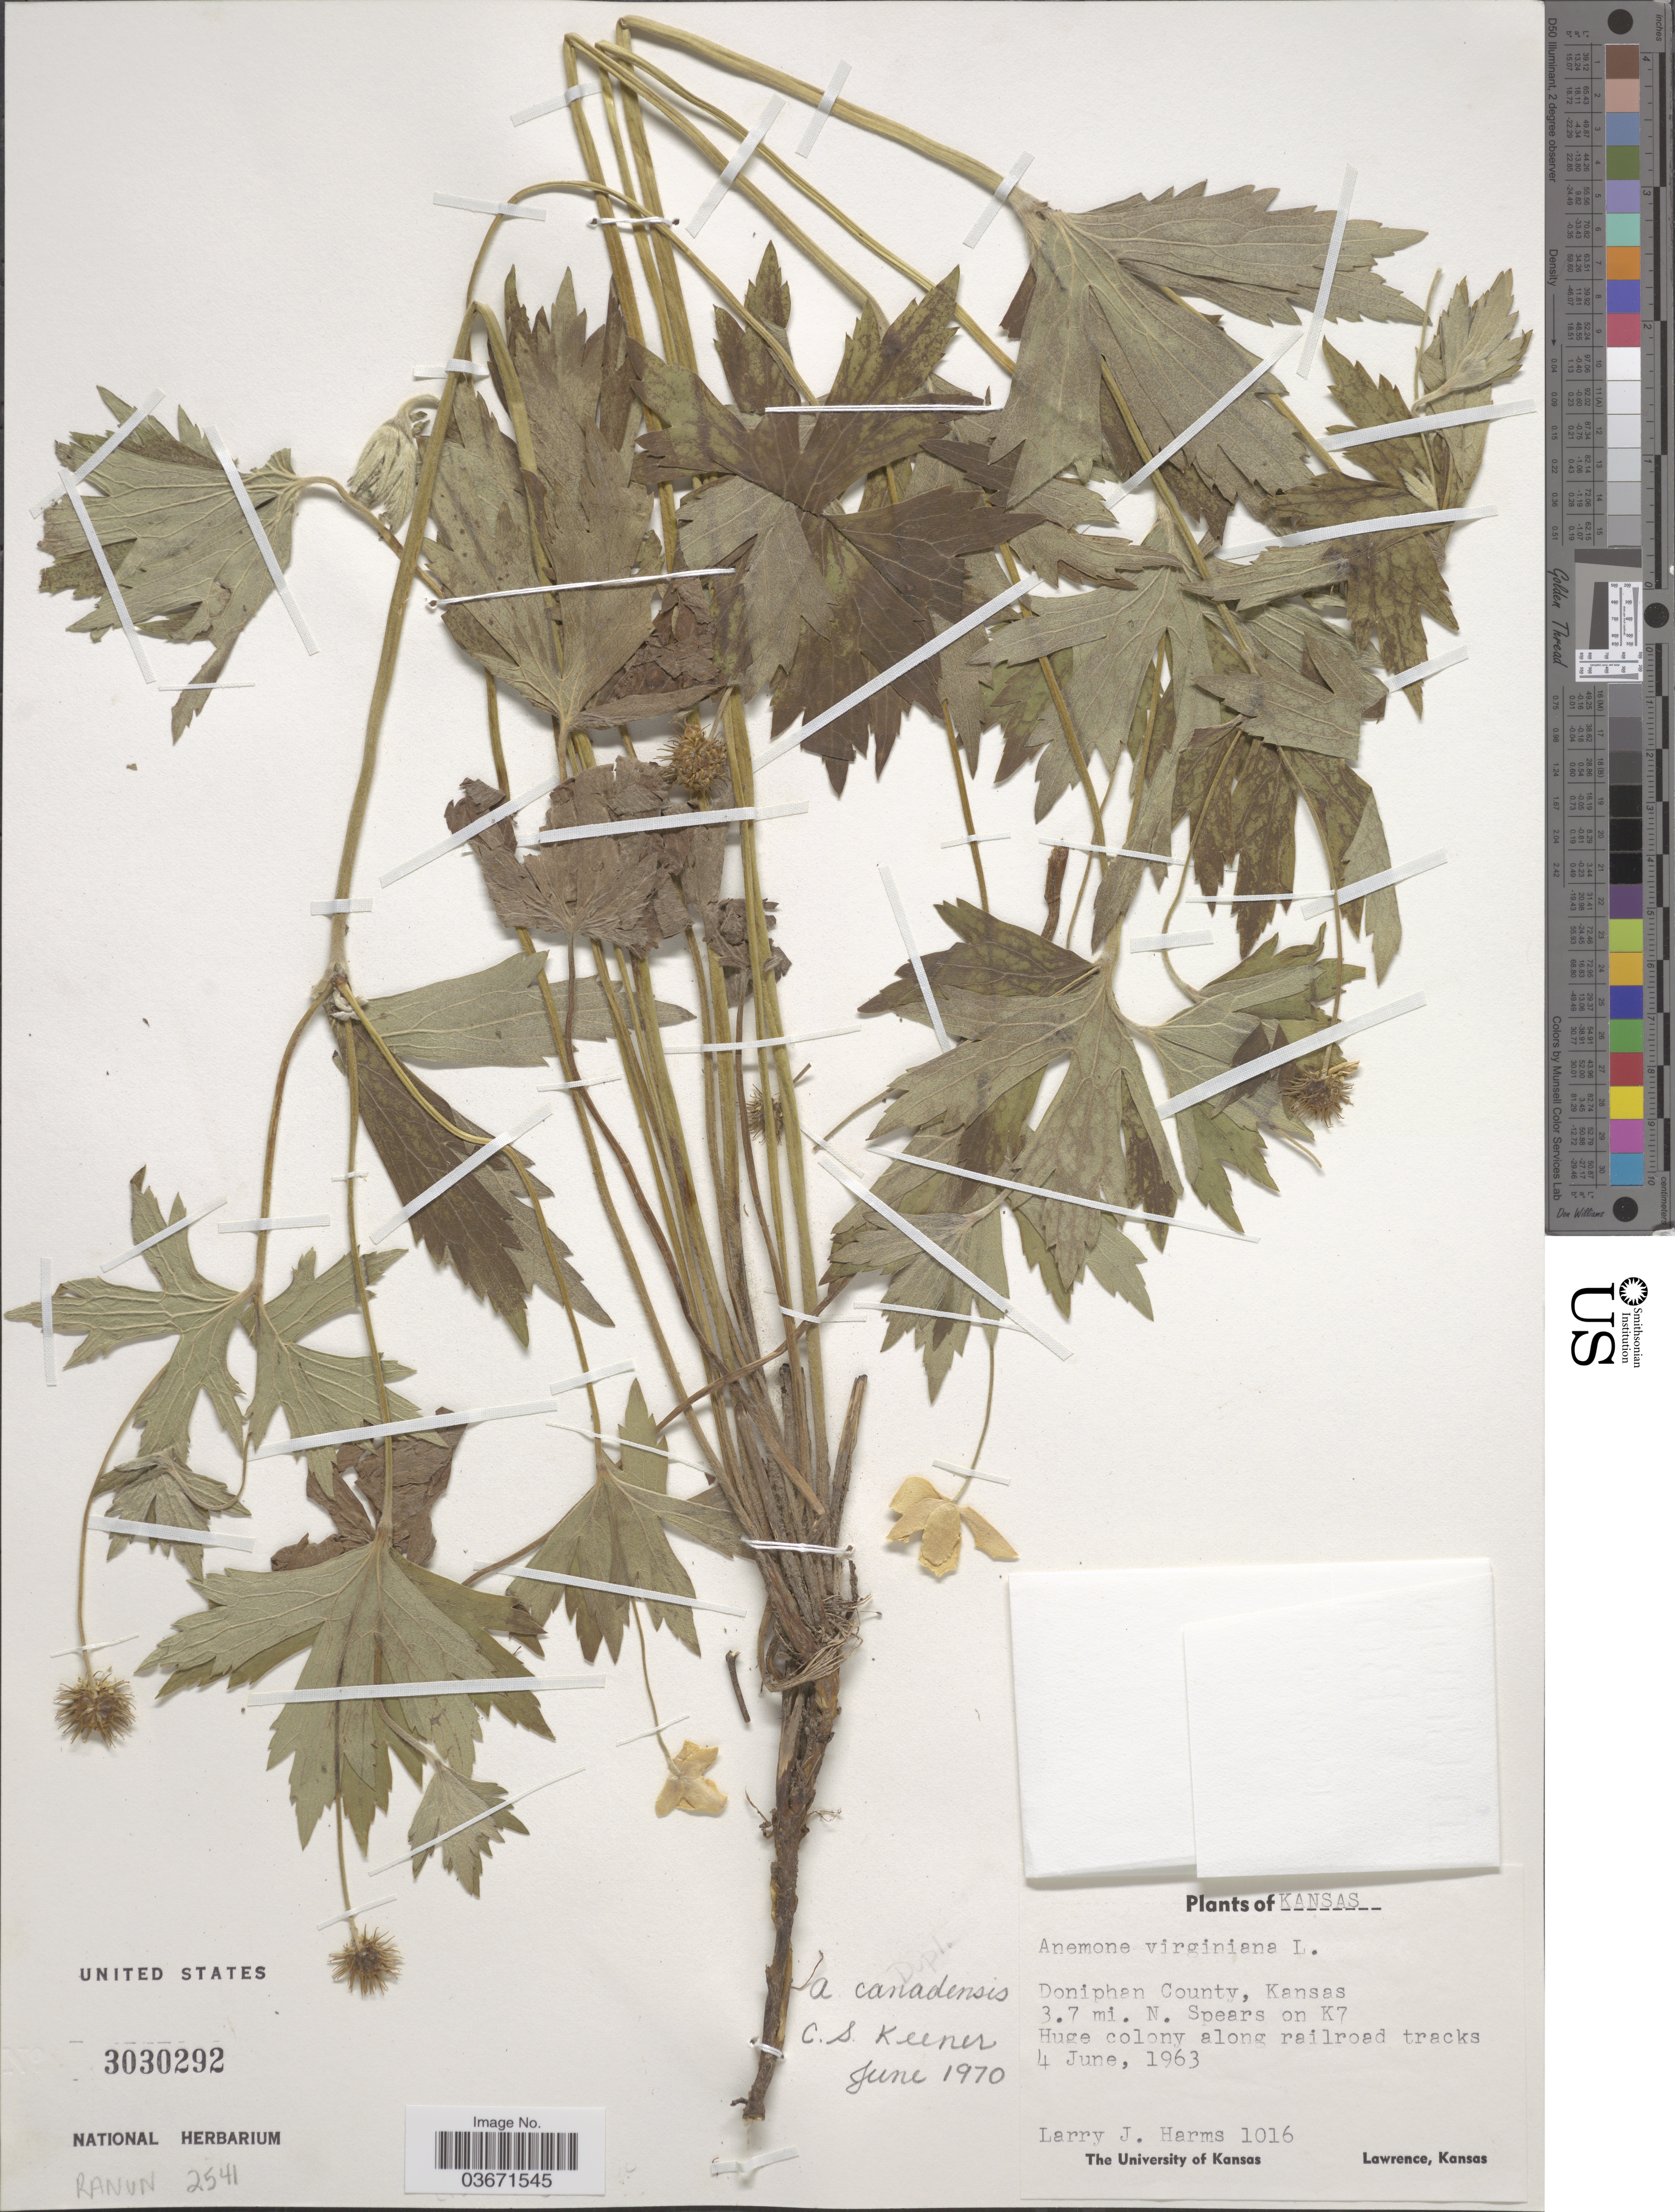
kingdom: Plantae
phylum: Tracheophyta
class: Magnoliopsida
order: Ranunculales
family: Ranunculaceae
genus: Anemone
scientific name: Anemone canadensis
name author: L.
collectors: L. Harms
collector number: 1016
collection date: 1963-06-04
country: United States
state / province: Kansas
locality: Doniphan County, 3.7 mi. N. Spears on K7 Huge colony along railroad tracks.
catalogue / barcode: US 3030292